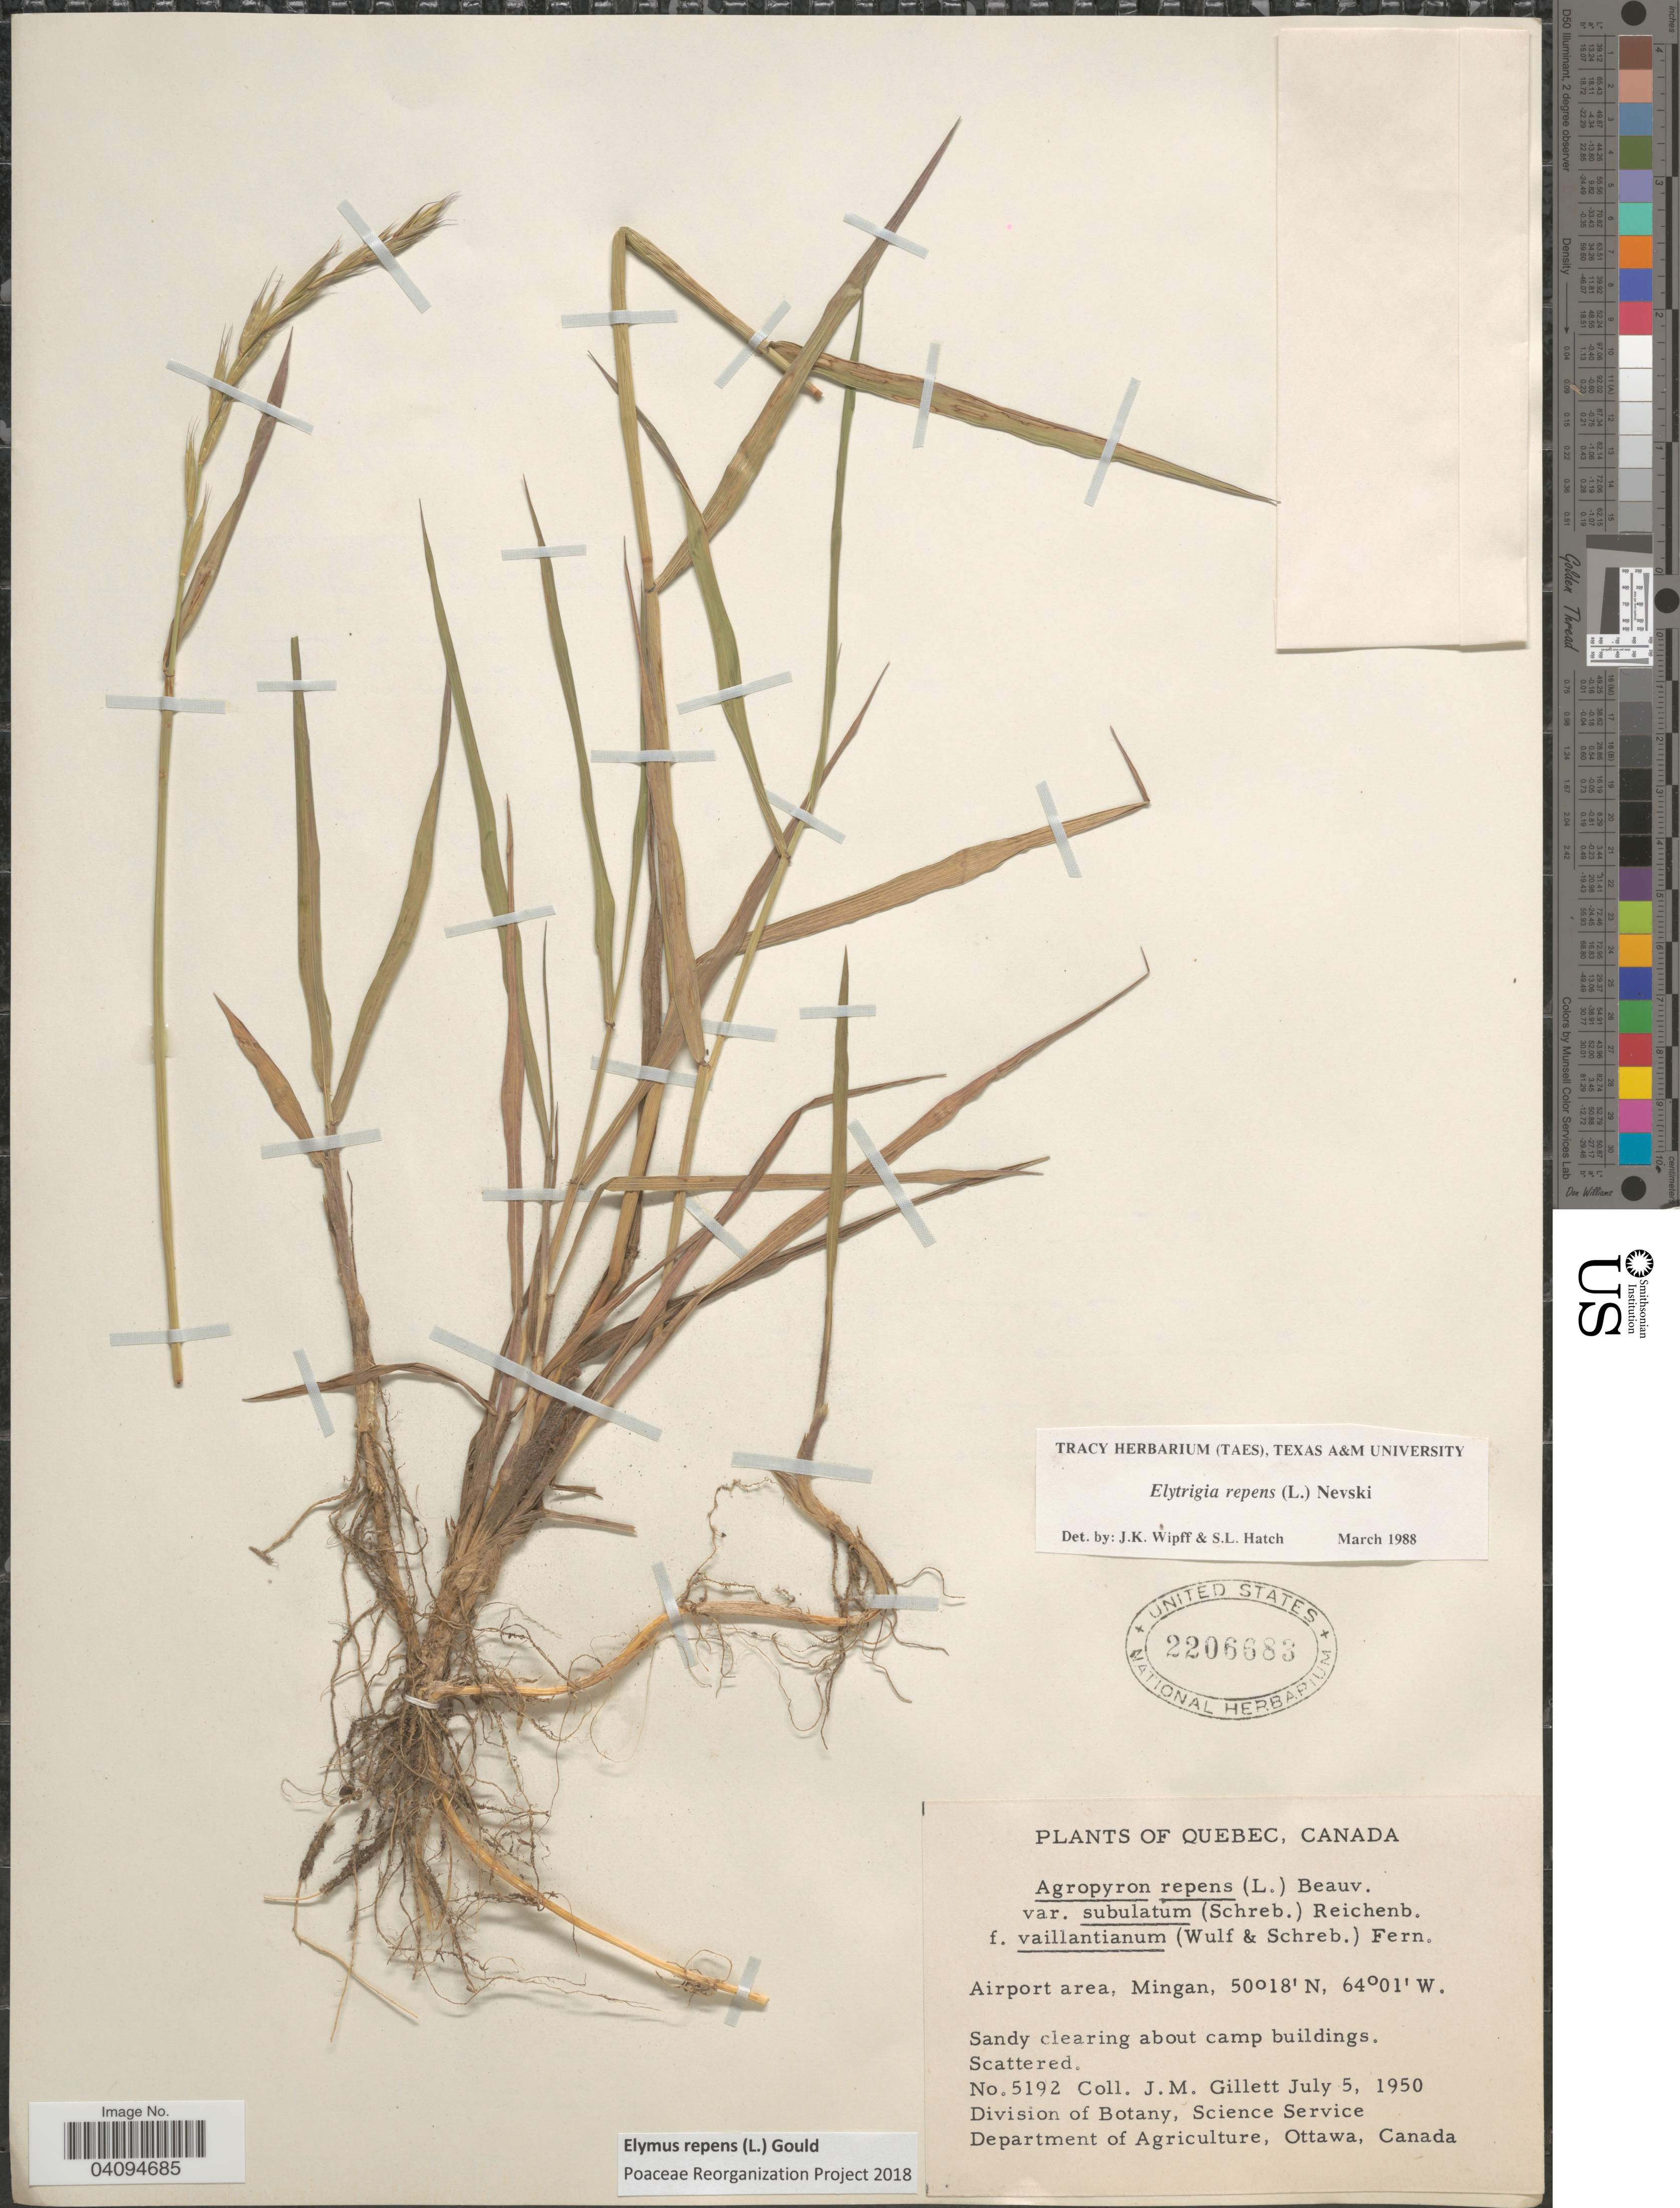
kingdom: Plantae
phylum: Tracheophyta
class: Liliopsida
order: Poales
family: Poaceae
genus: Elymus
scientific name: Elymus repens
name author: (L.) Gould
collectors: J. M. Gillett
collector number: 5192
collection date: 1950-07-05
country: Canada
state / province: Quebec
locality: Airport area, Mingan.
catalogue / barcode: US 2206683